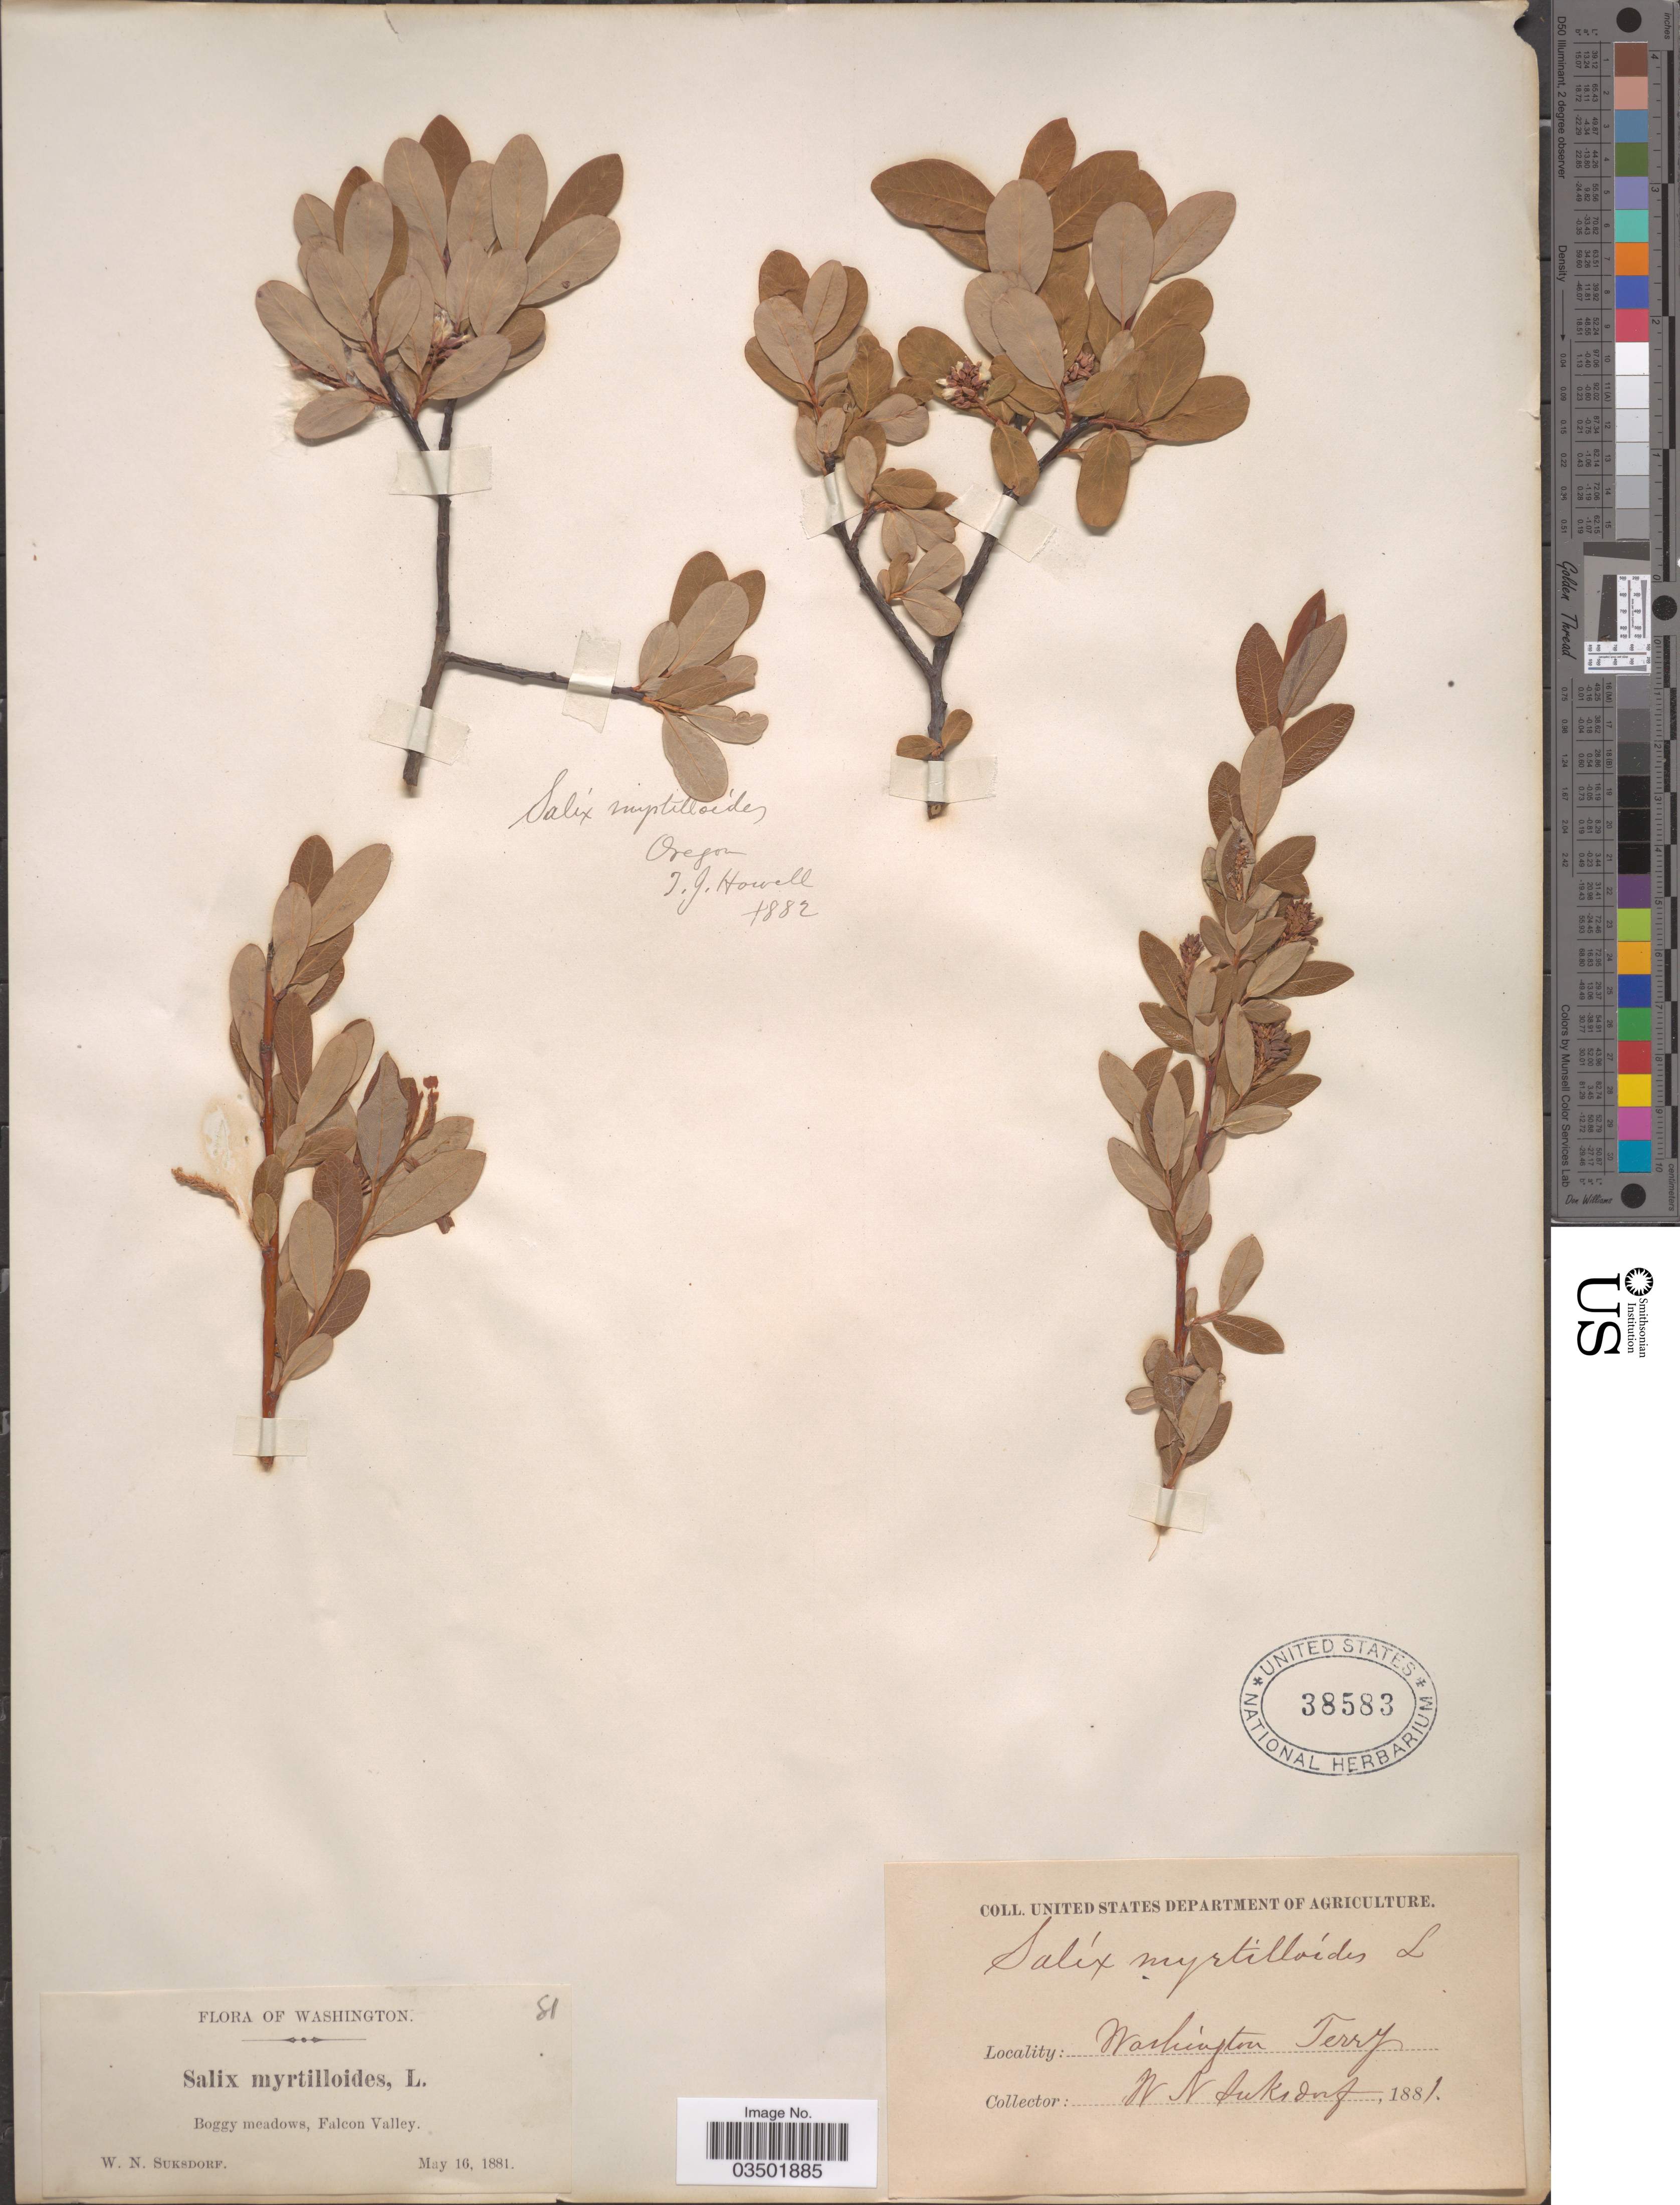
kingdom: Plantae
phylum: Tracheophyta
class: Magnoliopsida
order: Malpighiales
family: Salicaceae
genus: Salix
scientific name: Salix pedicellaris var. hypoglauca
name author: Fernald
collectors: W. N. Suksdorf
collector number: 81*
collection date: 1881-05-16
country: United States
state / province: Washington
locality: Boggy meadows, Falcon Valley. Washington Terry.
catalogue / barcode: US 38583